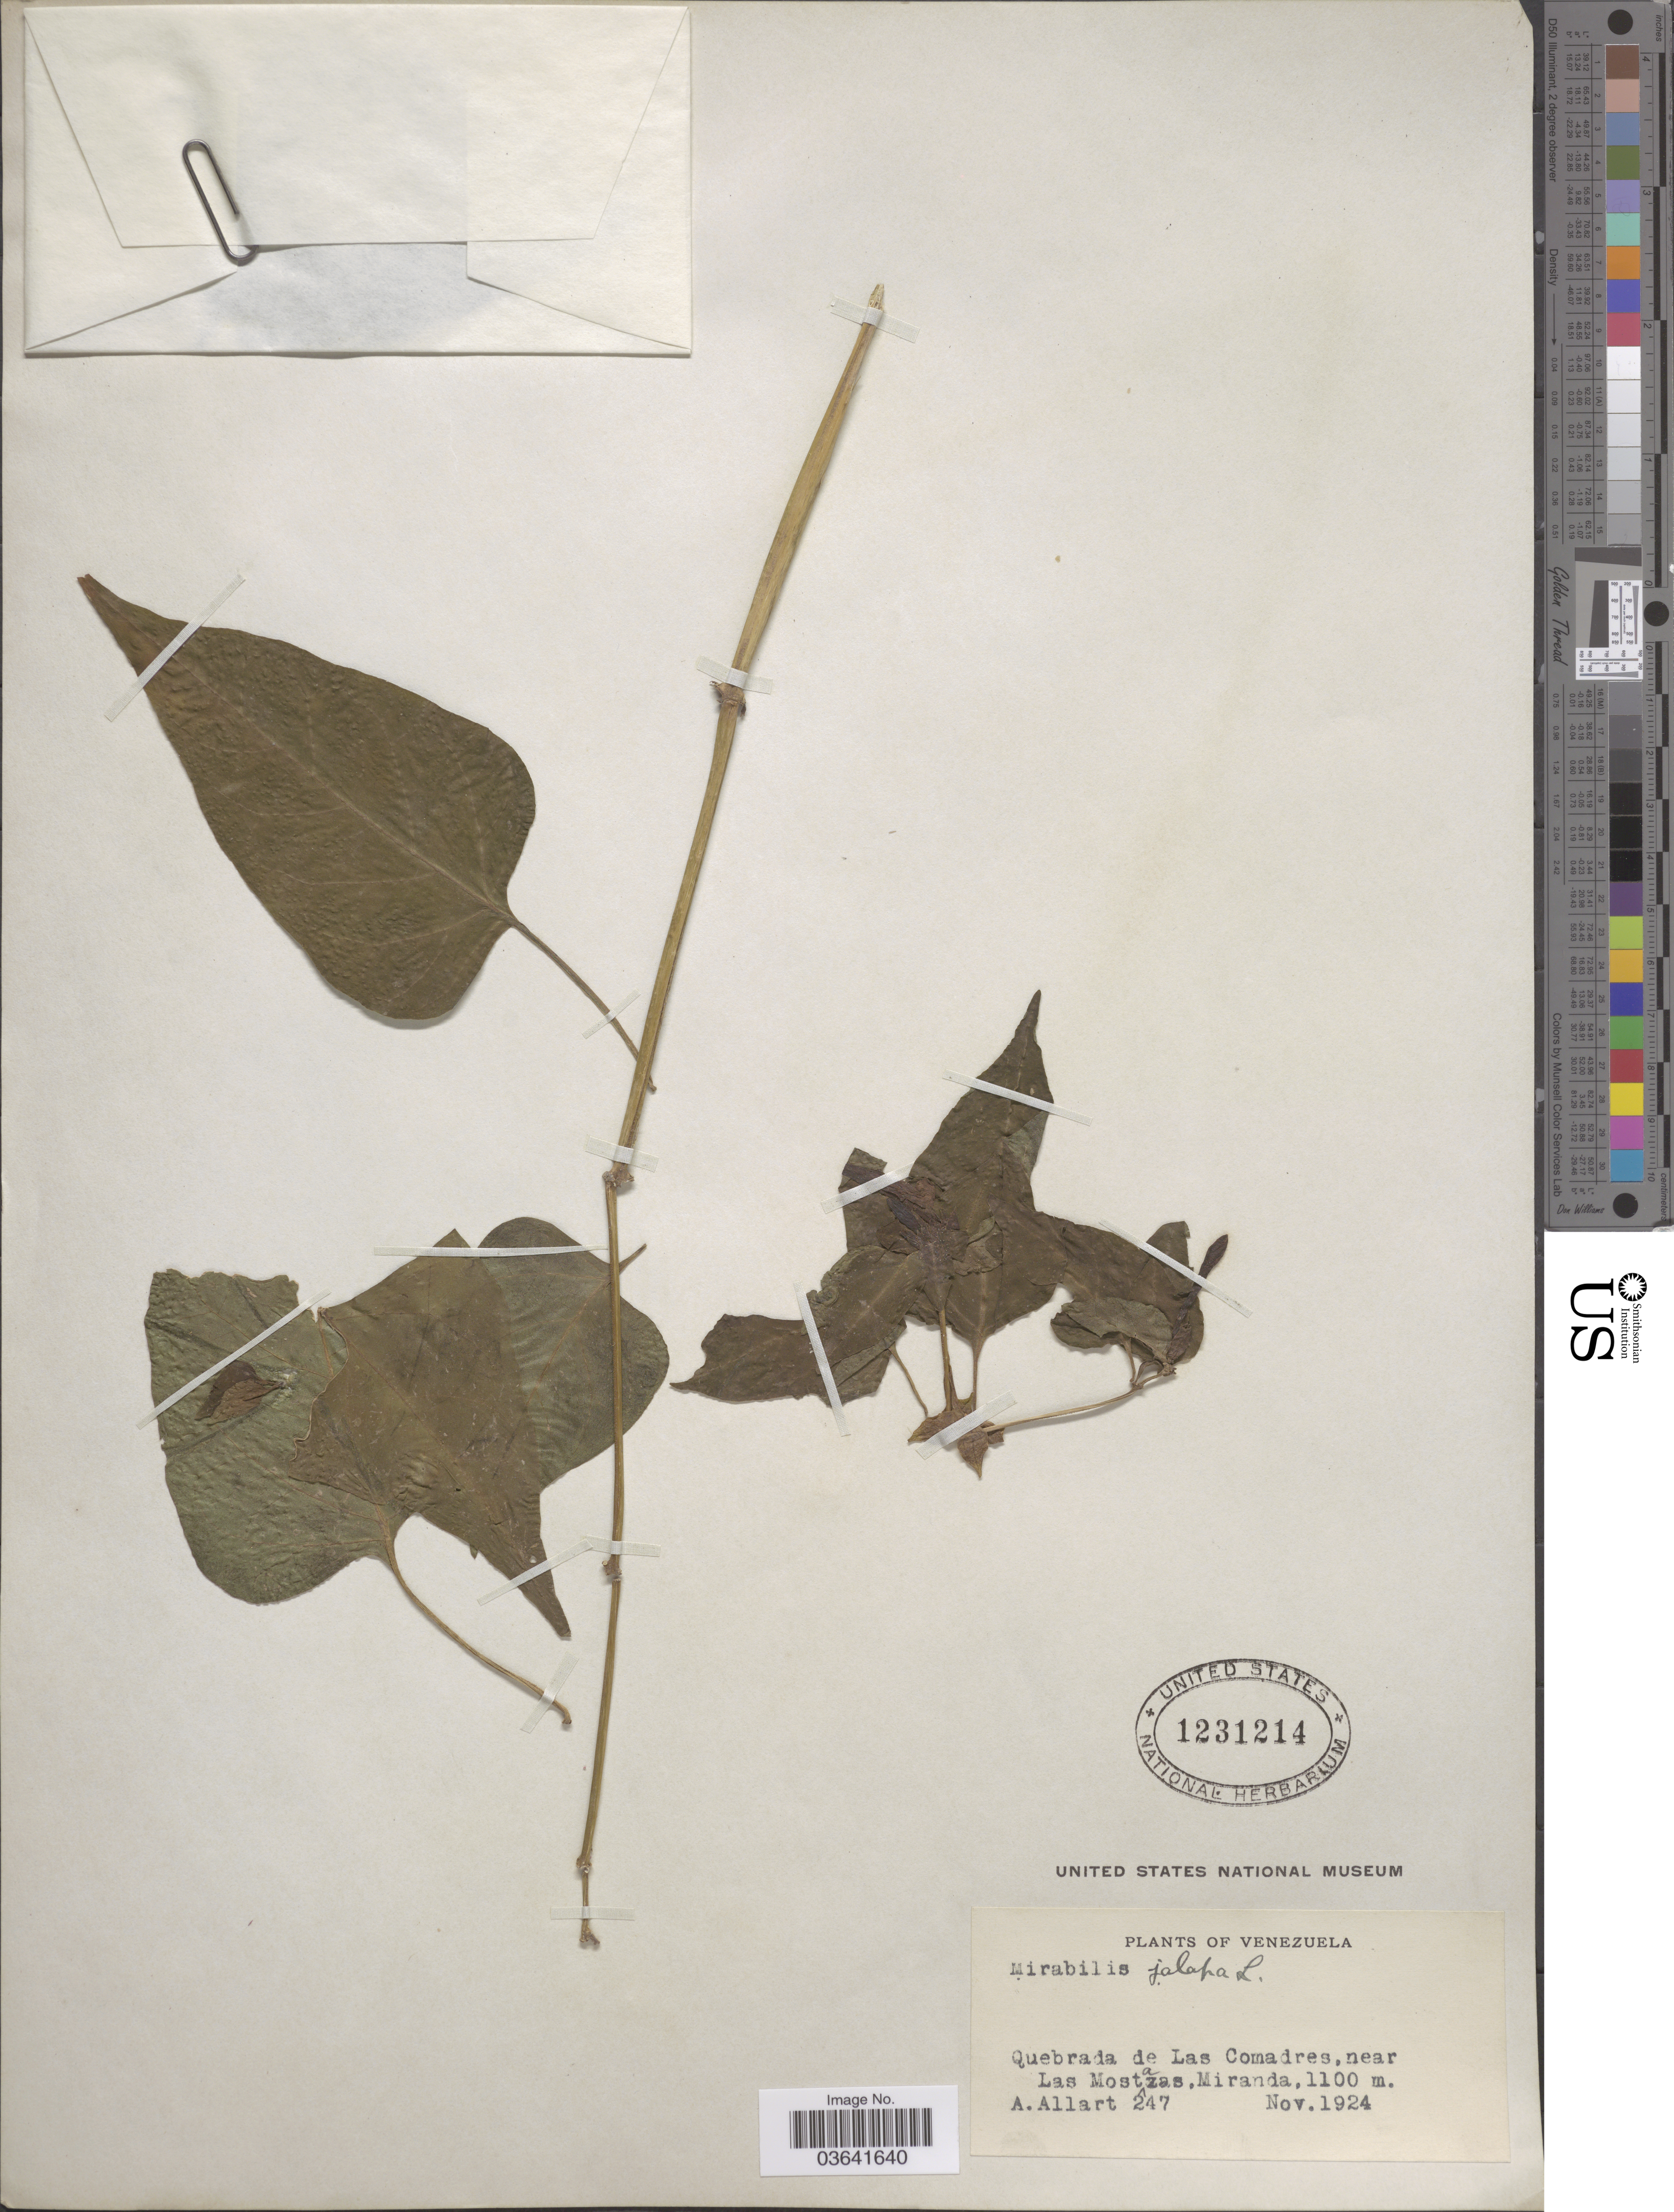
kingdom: Plantae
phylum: Tracheophyta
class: Magnoliopsida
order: Caryophyllales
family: Nyctaginaceae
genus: Mirabilis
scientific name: Mirabilis jalapa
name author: L.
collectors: A. Allart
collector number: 247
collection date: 1924-11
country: Venezuela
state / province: Miranda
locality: Quebrada de Las Comadres, near Las Mostazas.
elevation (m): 1100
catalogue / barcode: US 1231214